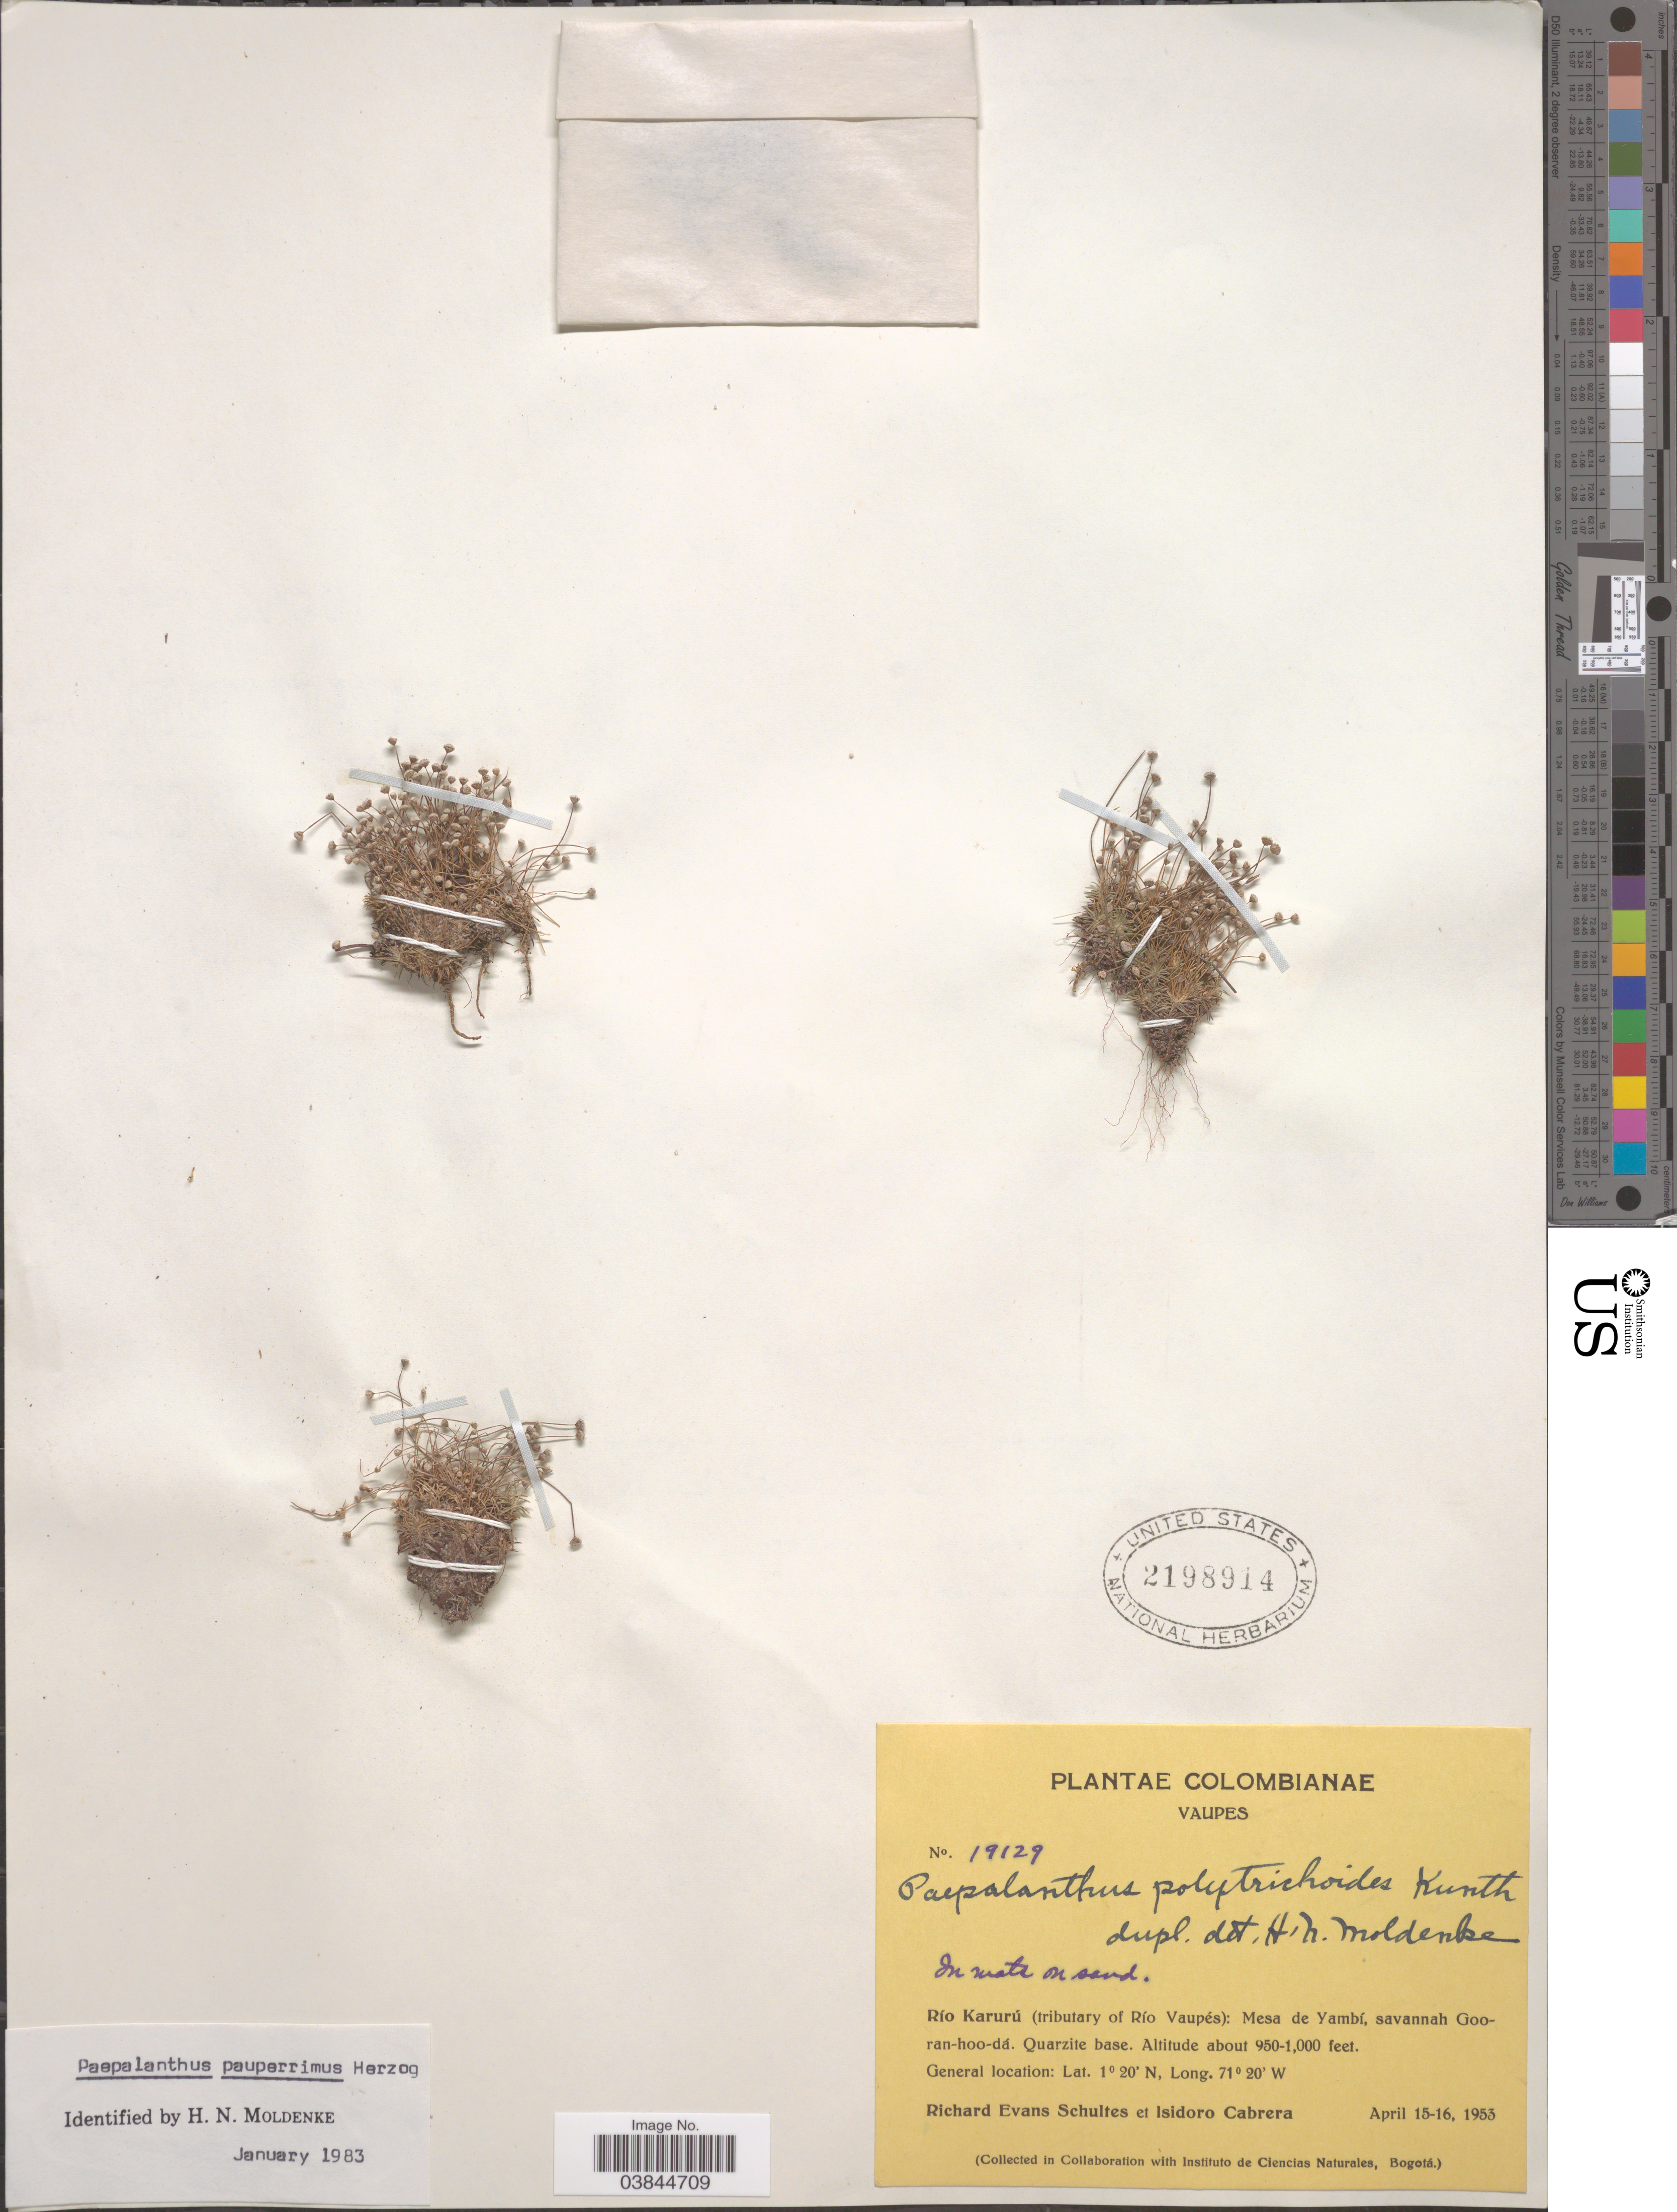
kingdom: Plantae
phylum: Tracheophyta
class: Liliopsida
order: Poales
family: Eriocaulaceae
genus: Paepalanthus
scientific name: Paepalanthus pauperrimus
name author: Herzog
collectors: R. E. Schultes & I. Cabrera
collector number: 19129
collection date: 1953-04-15/1953-04-16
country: Colombia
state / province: Vaupés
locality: Río Karurú (tributary of Río Vaupés): Mesa de Yambí, savannah Goo-ran-hoo-dá.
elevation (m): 290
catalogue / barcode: US 2198914